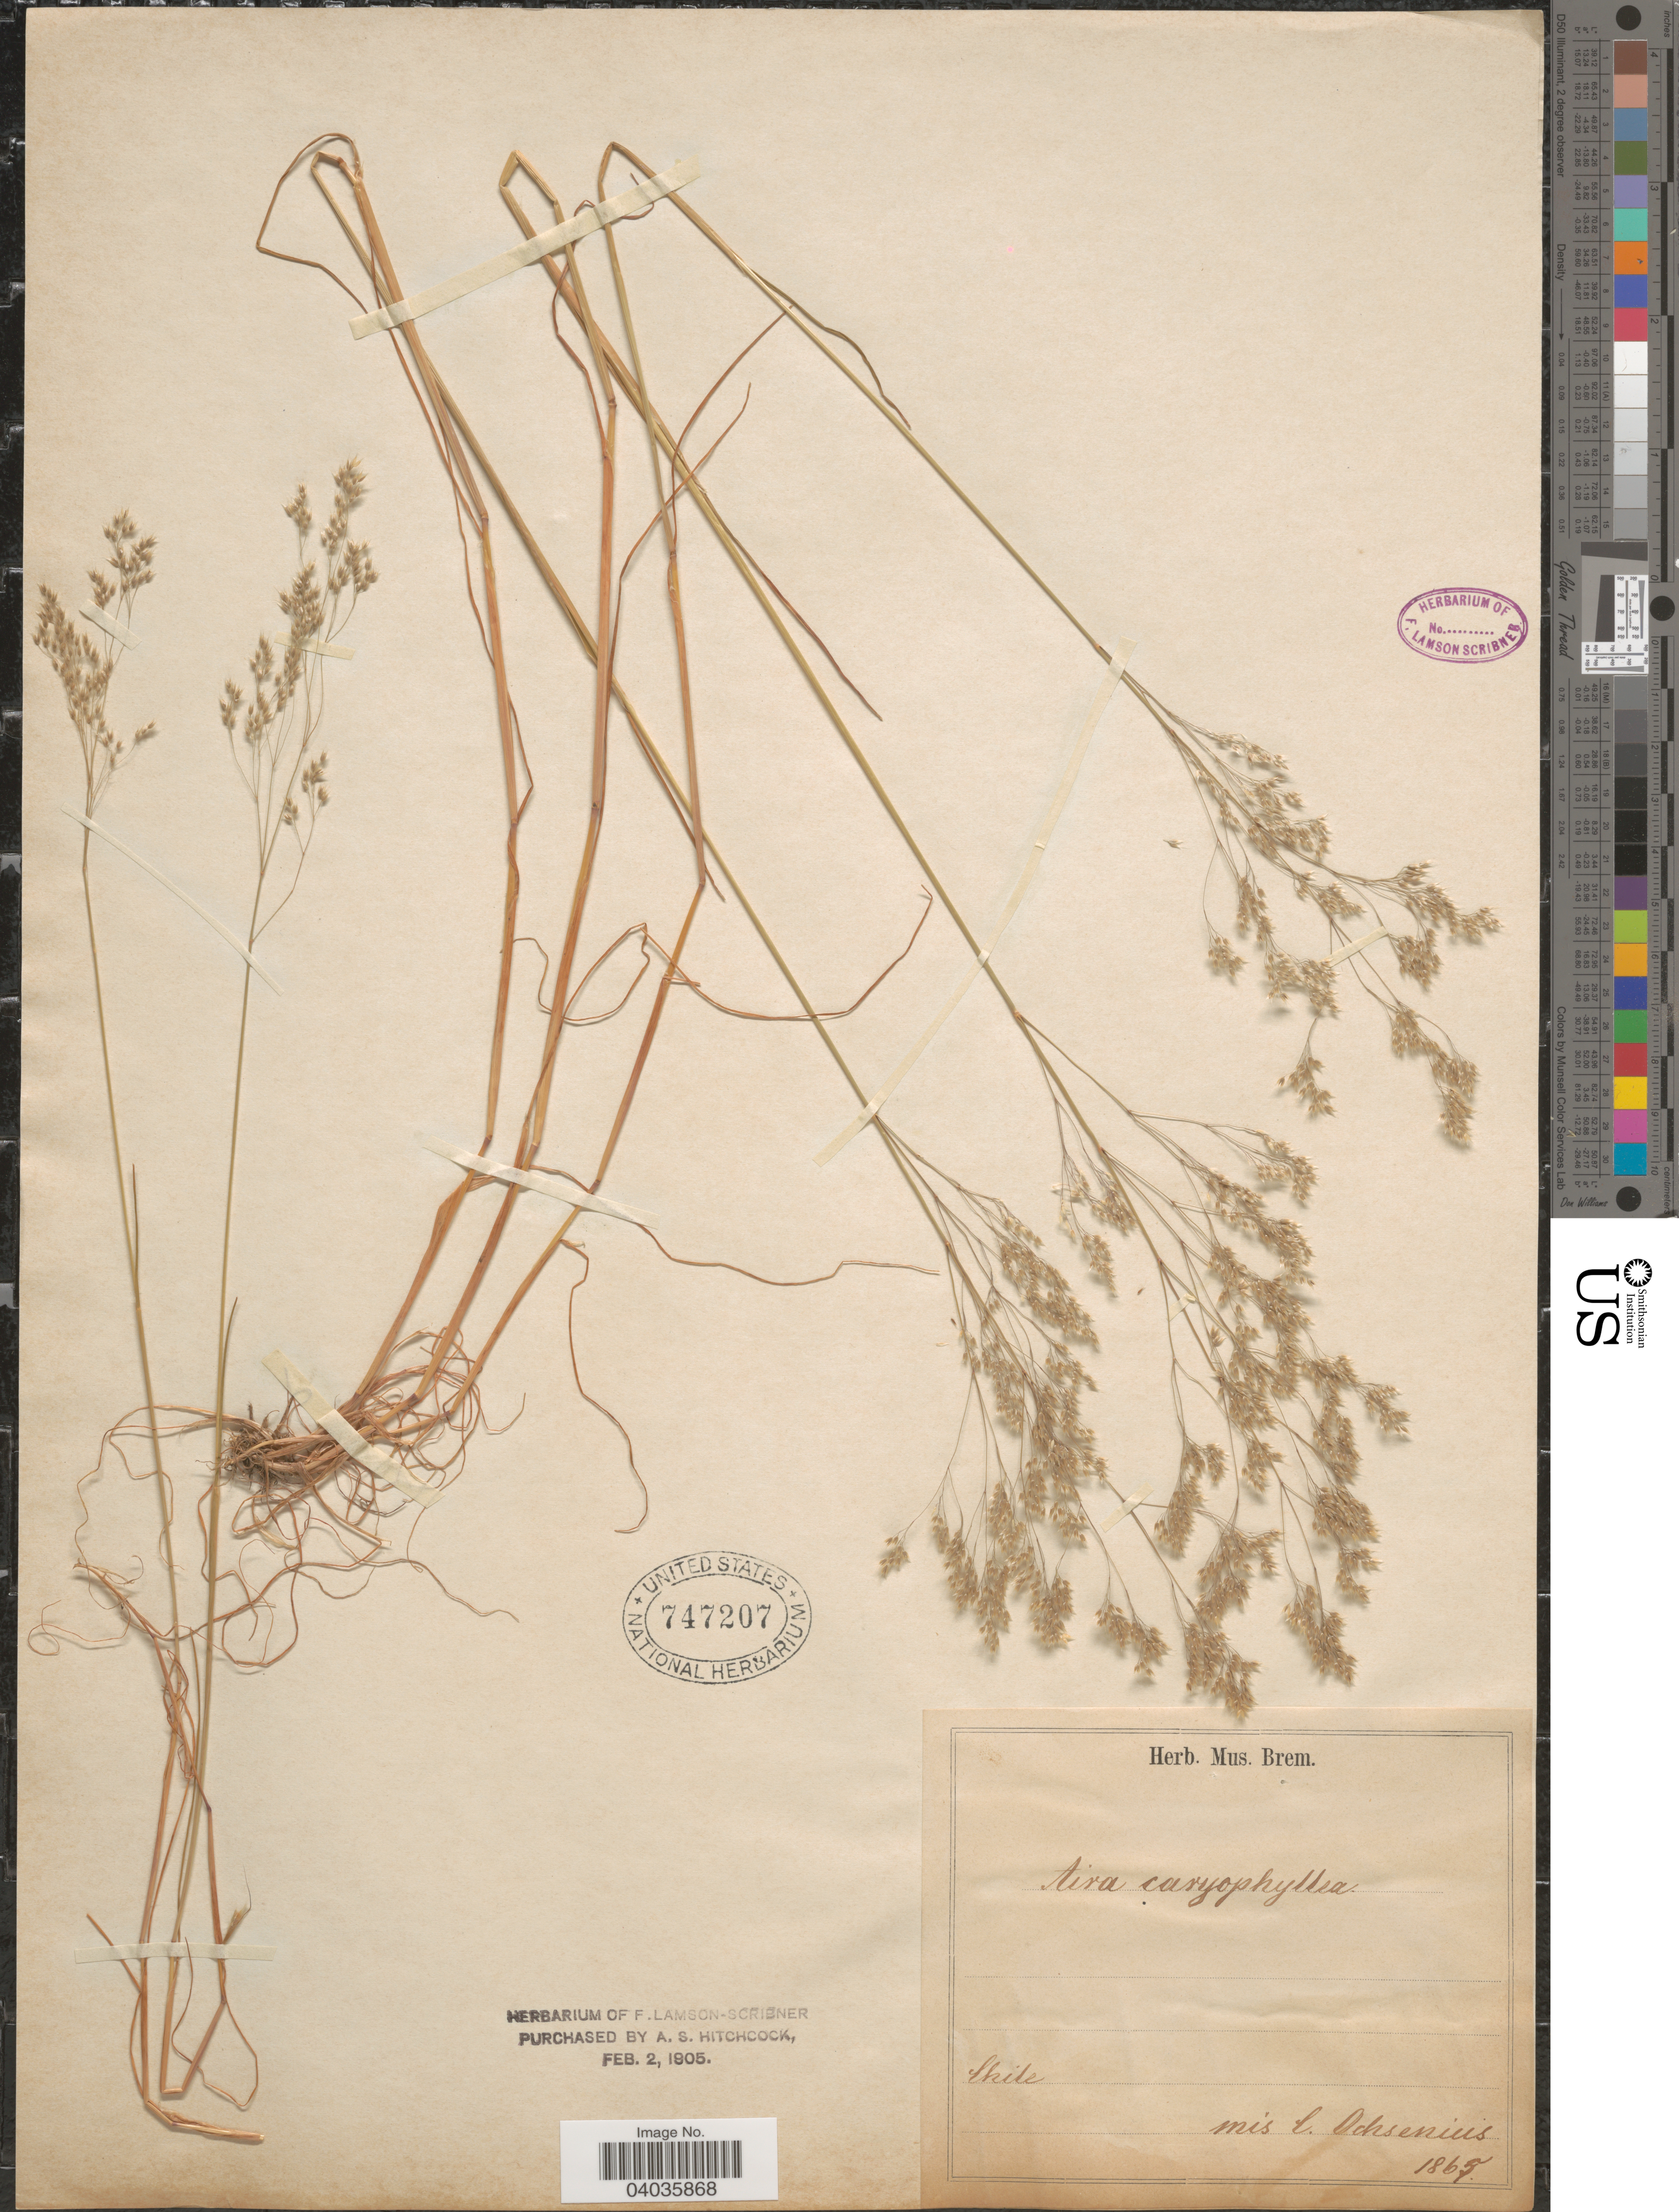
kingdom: Plantae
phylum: Tracheophyta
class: Liliopsida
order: Poales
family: Poaceae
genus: Aira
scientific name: Aira caryophyllea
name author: L.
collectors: C. Ochsenius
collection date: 1865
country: Chile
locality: Chile.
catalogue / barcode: US 747207